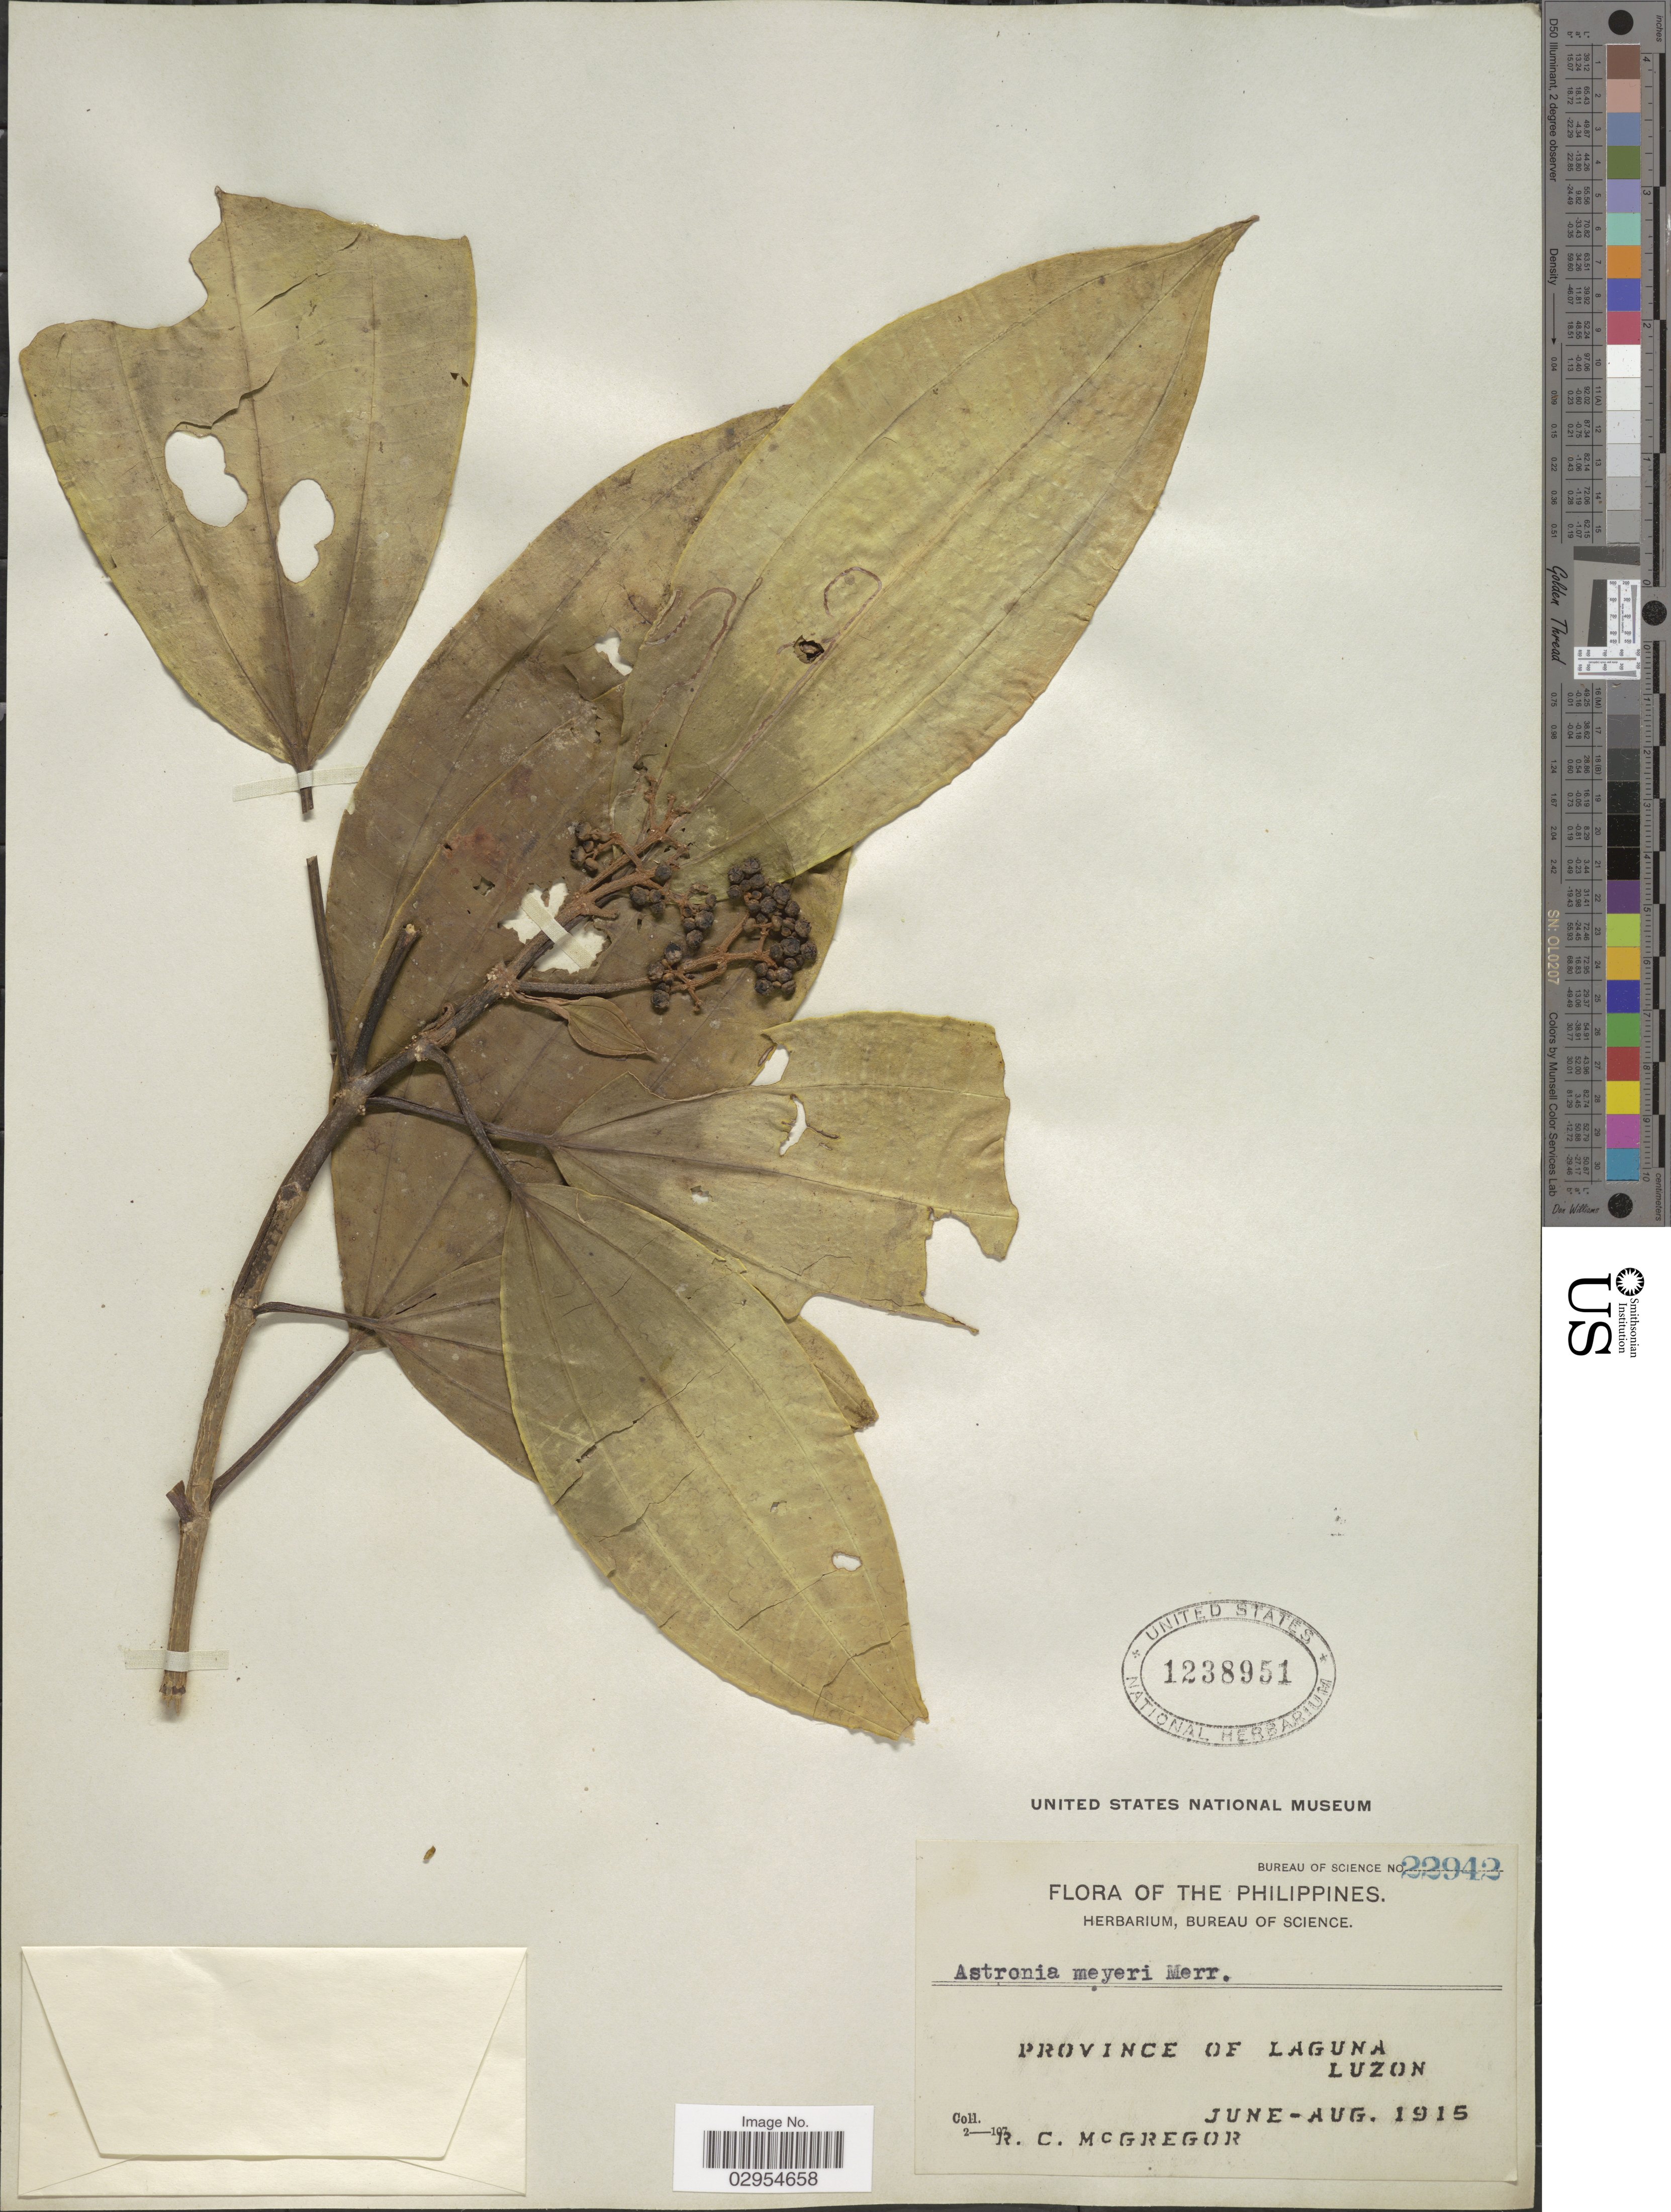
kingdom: Plantae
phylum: Tracheophyta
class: Magnoliopsida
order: Myrtales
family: Melastomataceae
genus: Astronia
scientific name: Astronia meyeri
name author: Merr.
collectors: R. C. McGregor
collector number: Bureau of Science 22942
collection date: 1915-06/1915-08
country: Philippines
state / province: Calabarzon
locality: Province of Laguna, Luzon.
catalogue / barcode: US 1238951